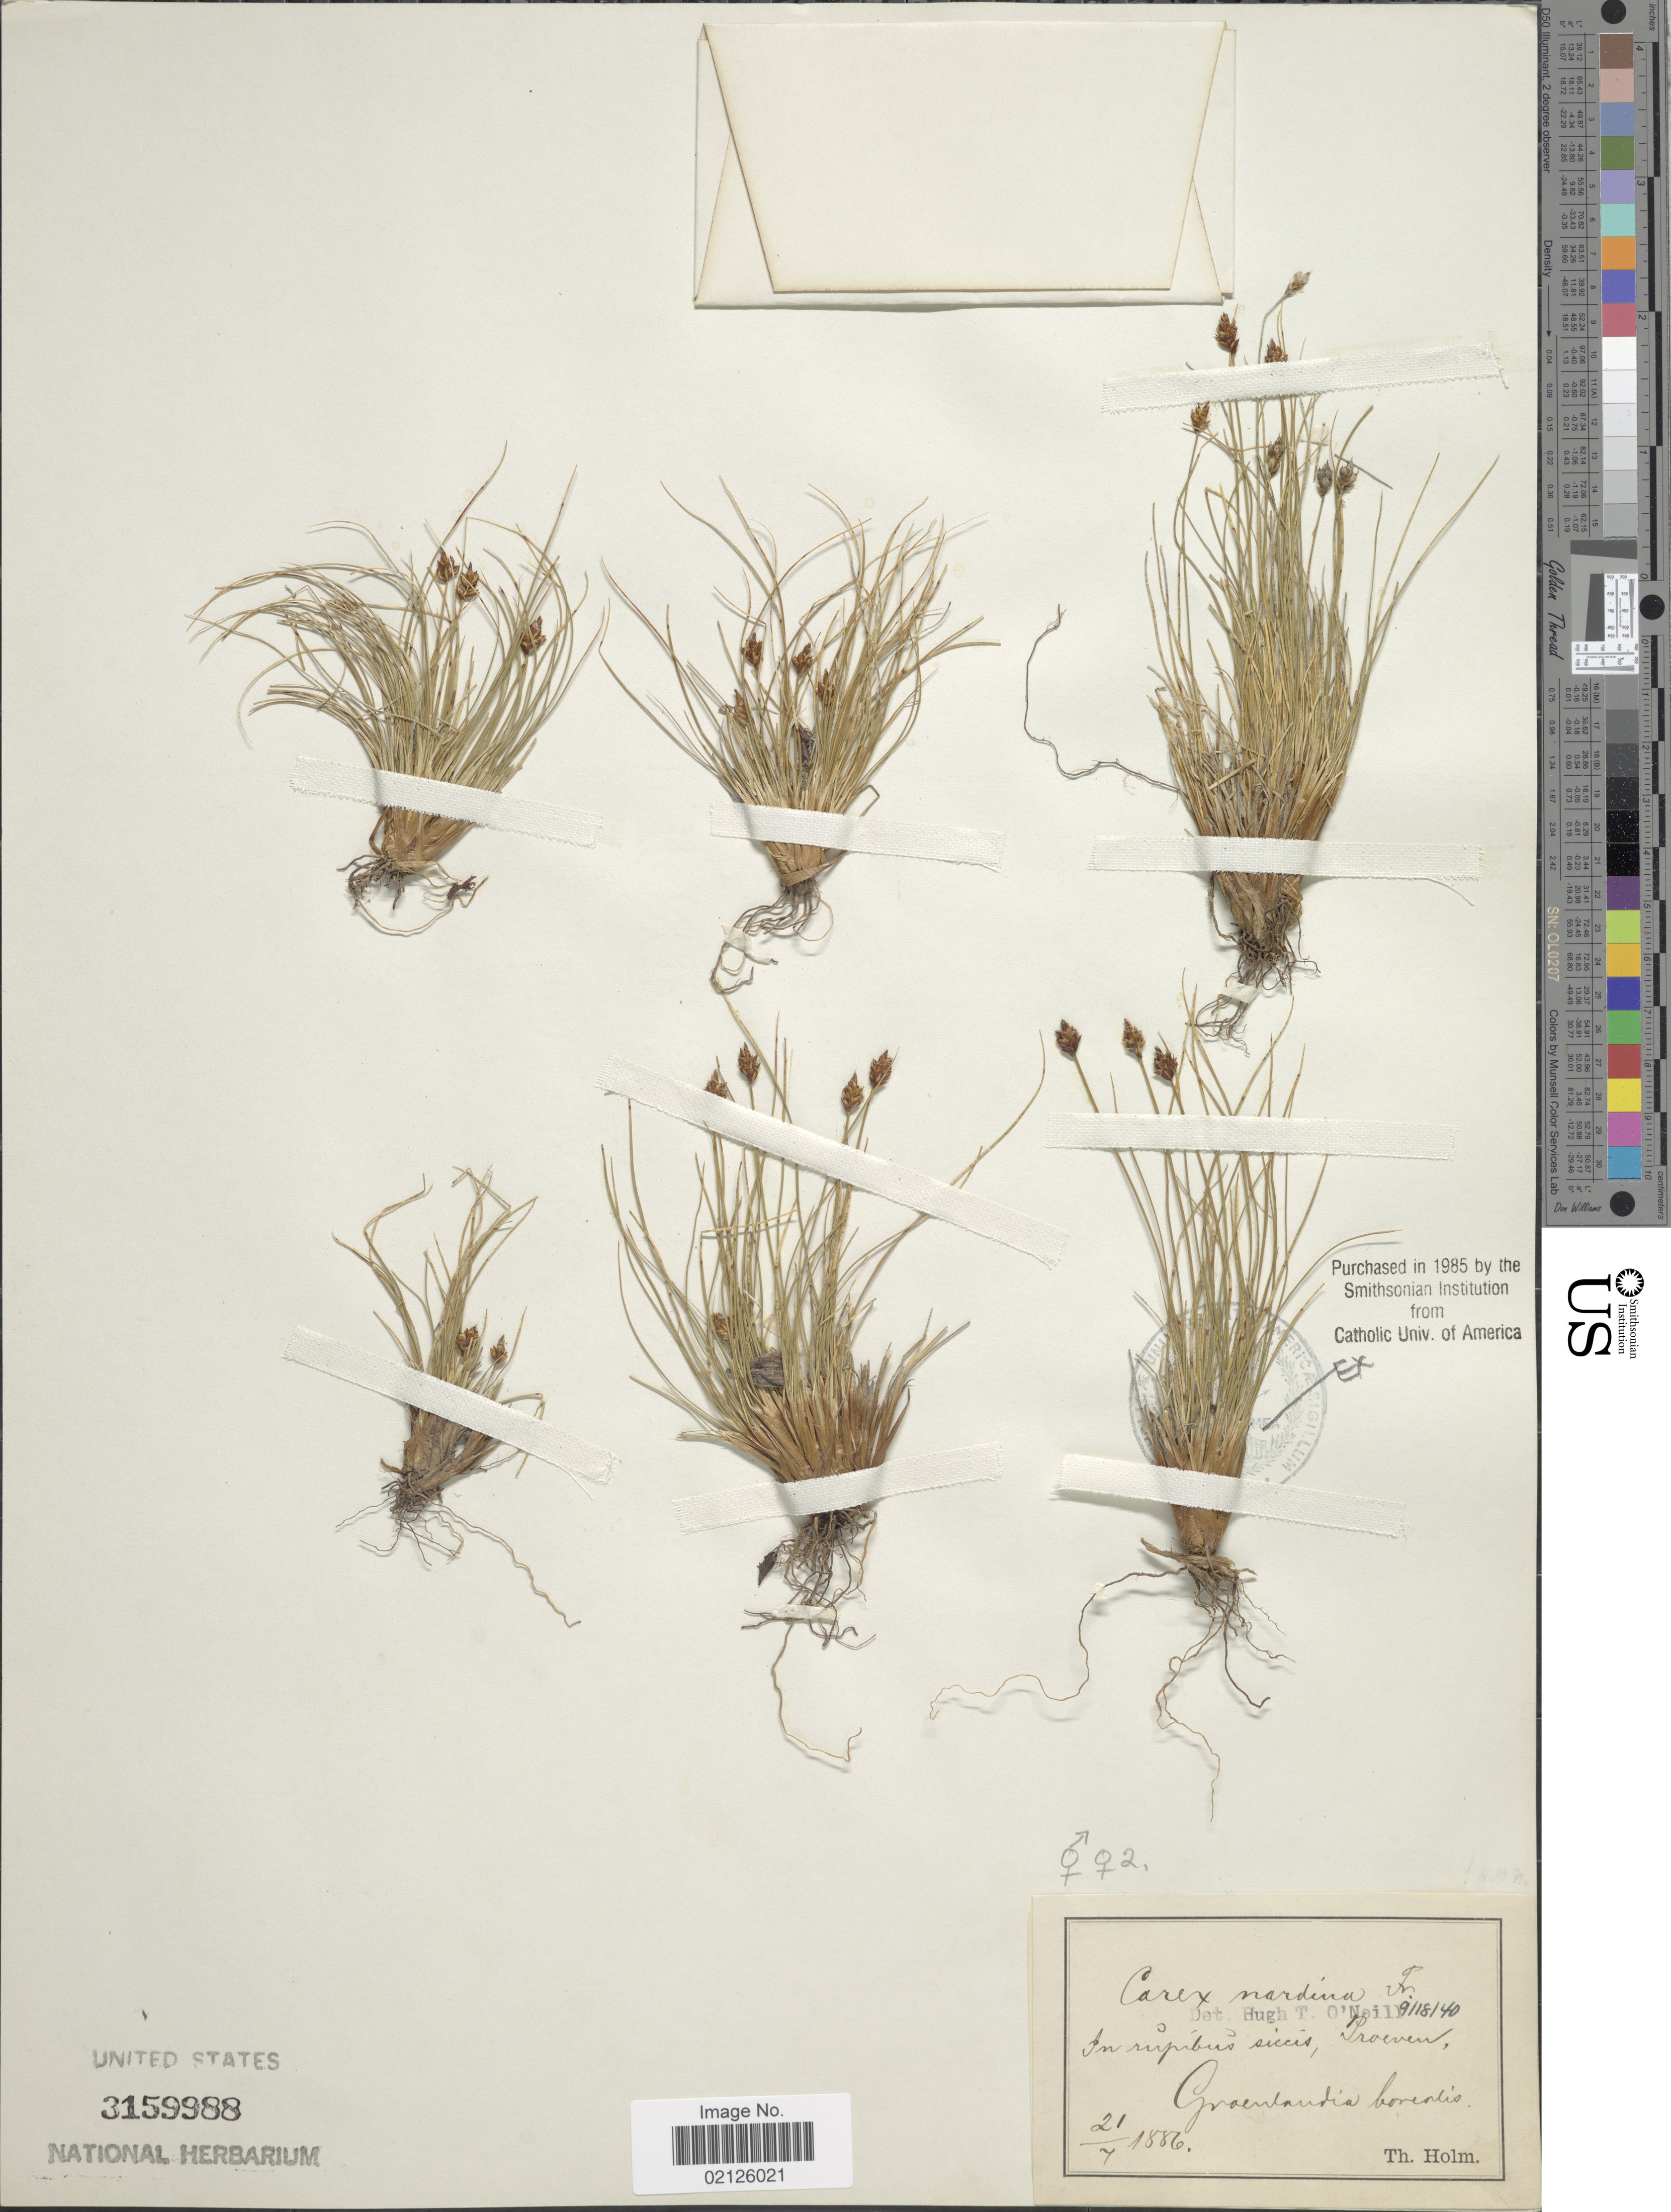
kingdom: Plantae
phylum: Tracheophyta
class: Liliopsida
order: Poales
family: Cyperaceae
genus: Carex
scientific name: Carex nardina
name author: (Hornem.) Fr.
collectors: T. Holm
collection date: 1886-07-21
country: Greenland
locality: In rupibus siccis, Proeven, Groenlandia borealis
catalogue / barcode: US 3159988